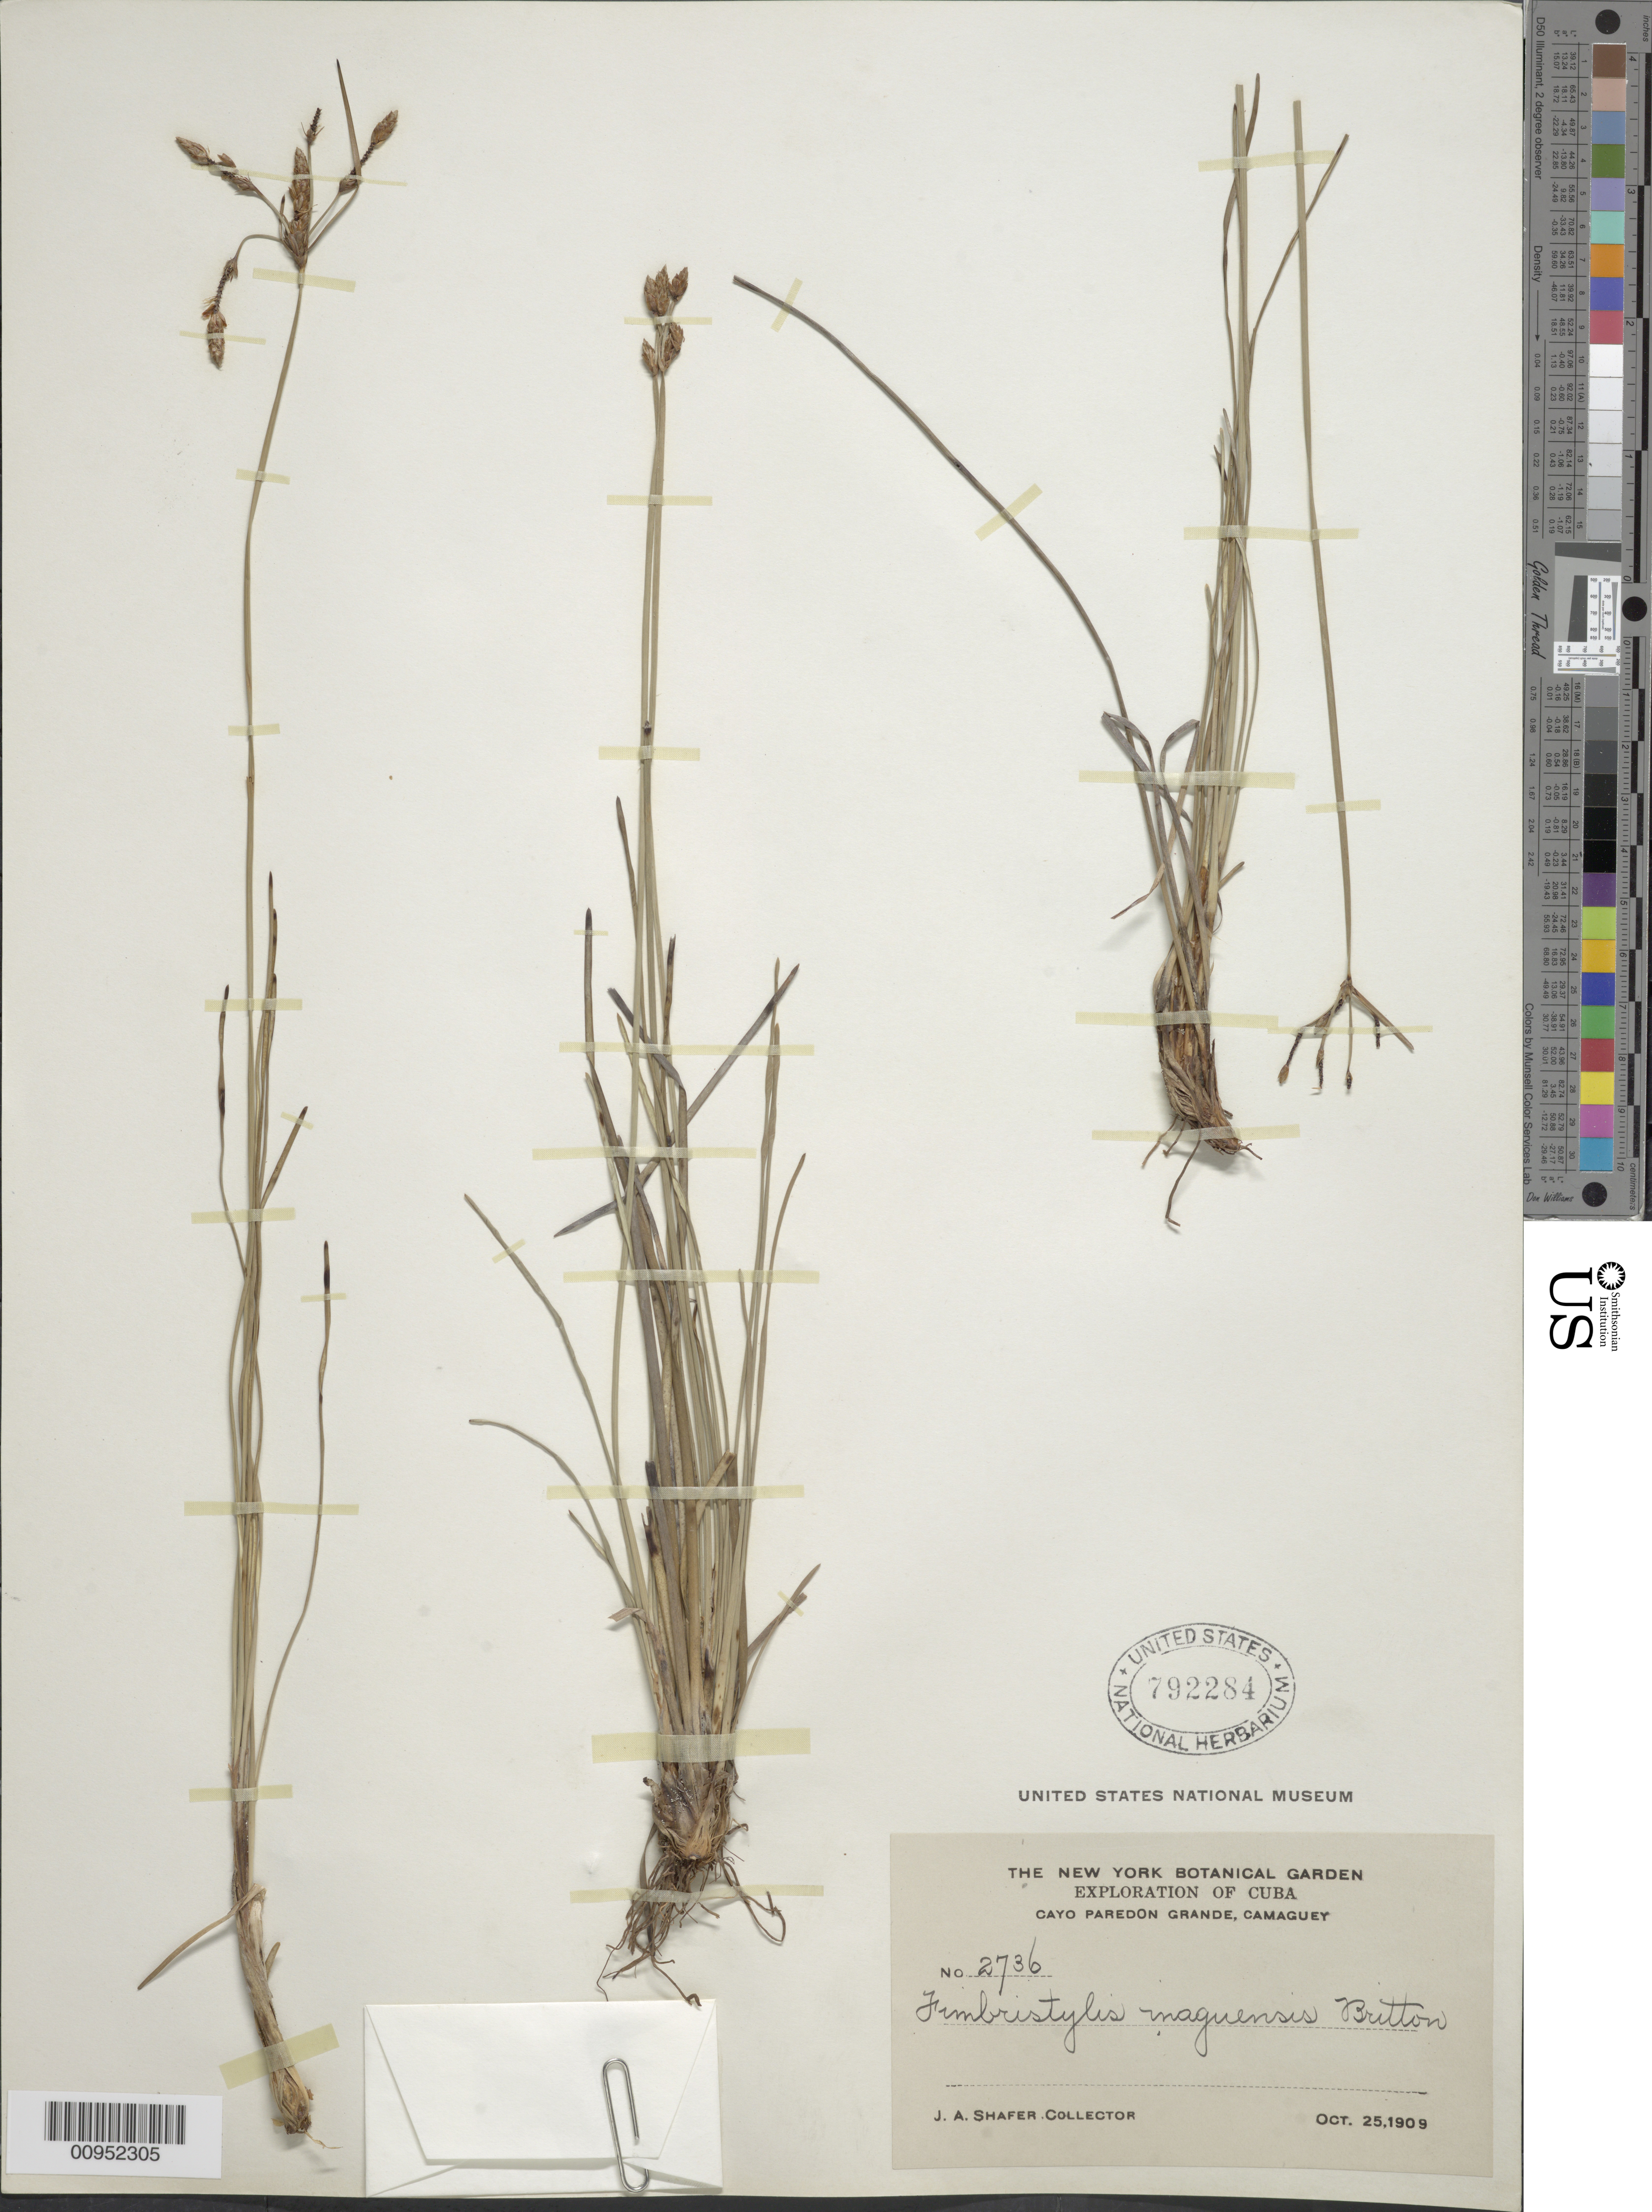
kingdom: Plantae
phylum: Tracheophyta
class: Liliopsida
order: Poales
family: Cyperaceae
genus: Fimbristylis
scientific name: Fimbristylis inaguensis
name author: Britton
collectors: J. A. Shafer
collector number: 2736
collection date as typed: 25 Oct 1909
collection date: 1909-10-25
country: Cuba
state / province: Camagüey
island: Cuba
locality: Cayo Paredon Grande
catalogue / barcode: US 792284